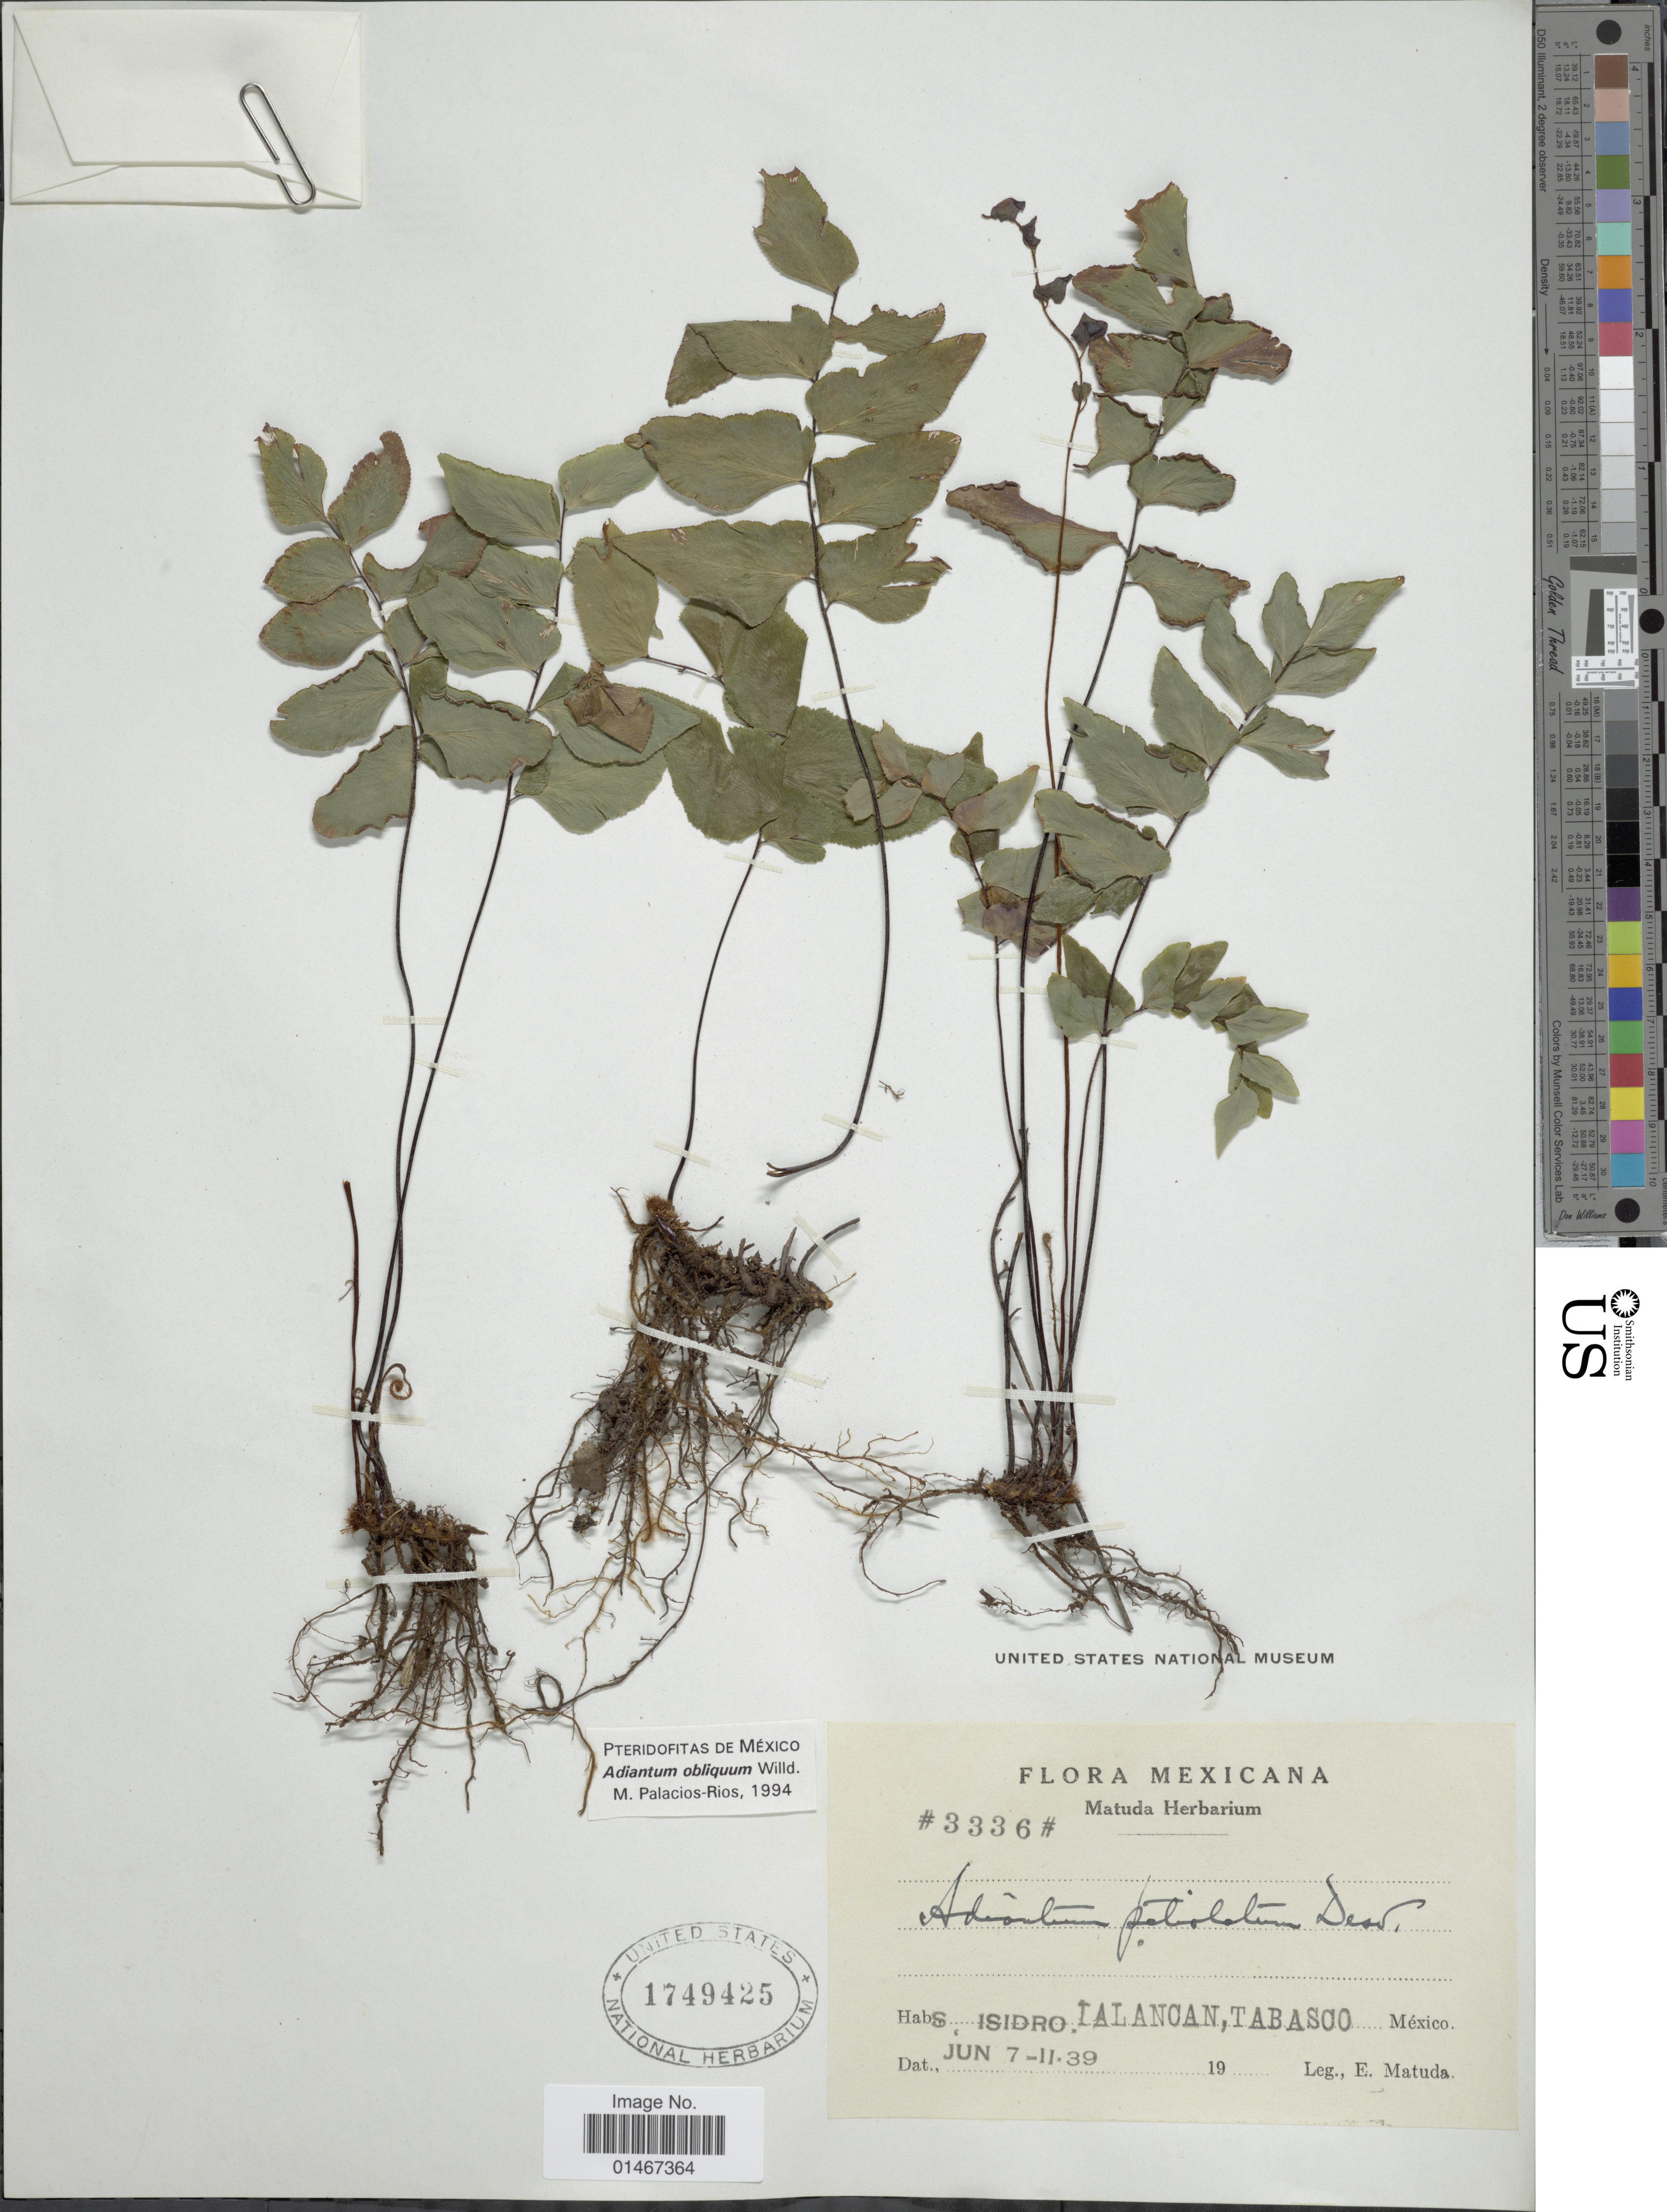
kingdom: Plantae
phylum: Tracheophyta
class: Polypodiopsida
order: Polypodiales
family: Pteridaceae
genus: Adiantum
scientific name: Adiantum obliquum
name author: Willd.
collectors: E. Matuda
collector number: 3336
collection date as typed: Transcribed d/m/y: 7/6/39 to 11/6/39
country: Mexico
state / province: Tabasco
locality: S. Isidro. Lalancan, Tabasco.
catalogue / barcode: US 1749425